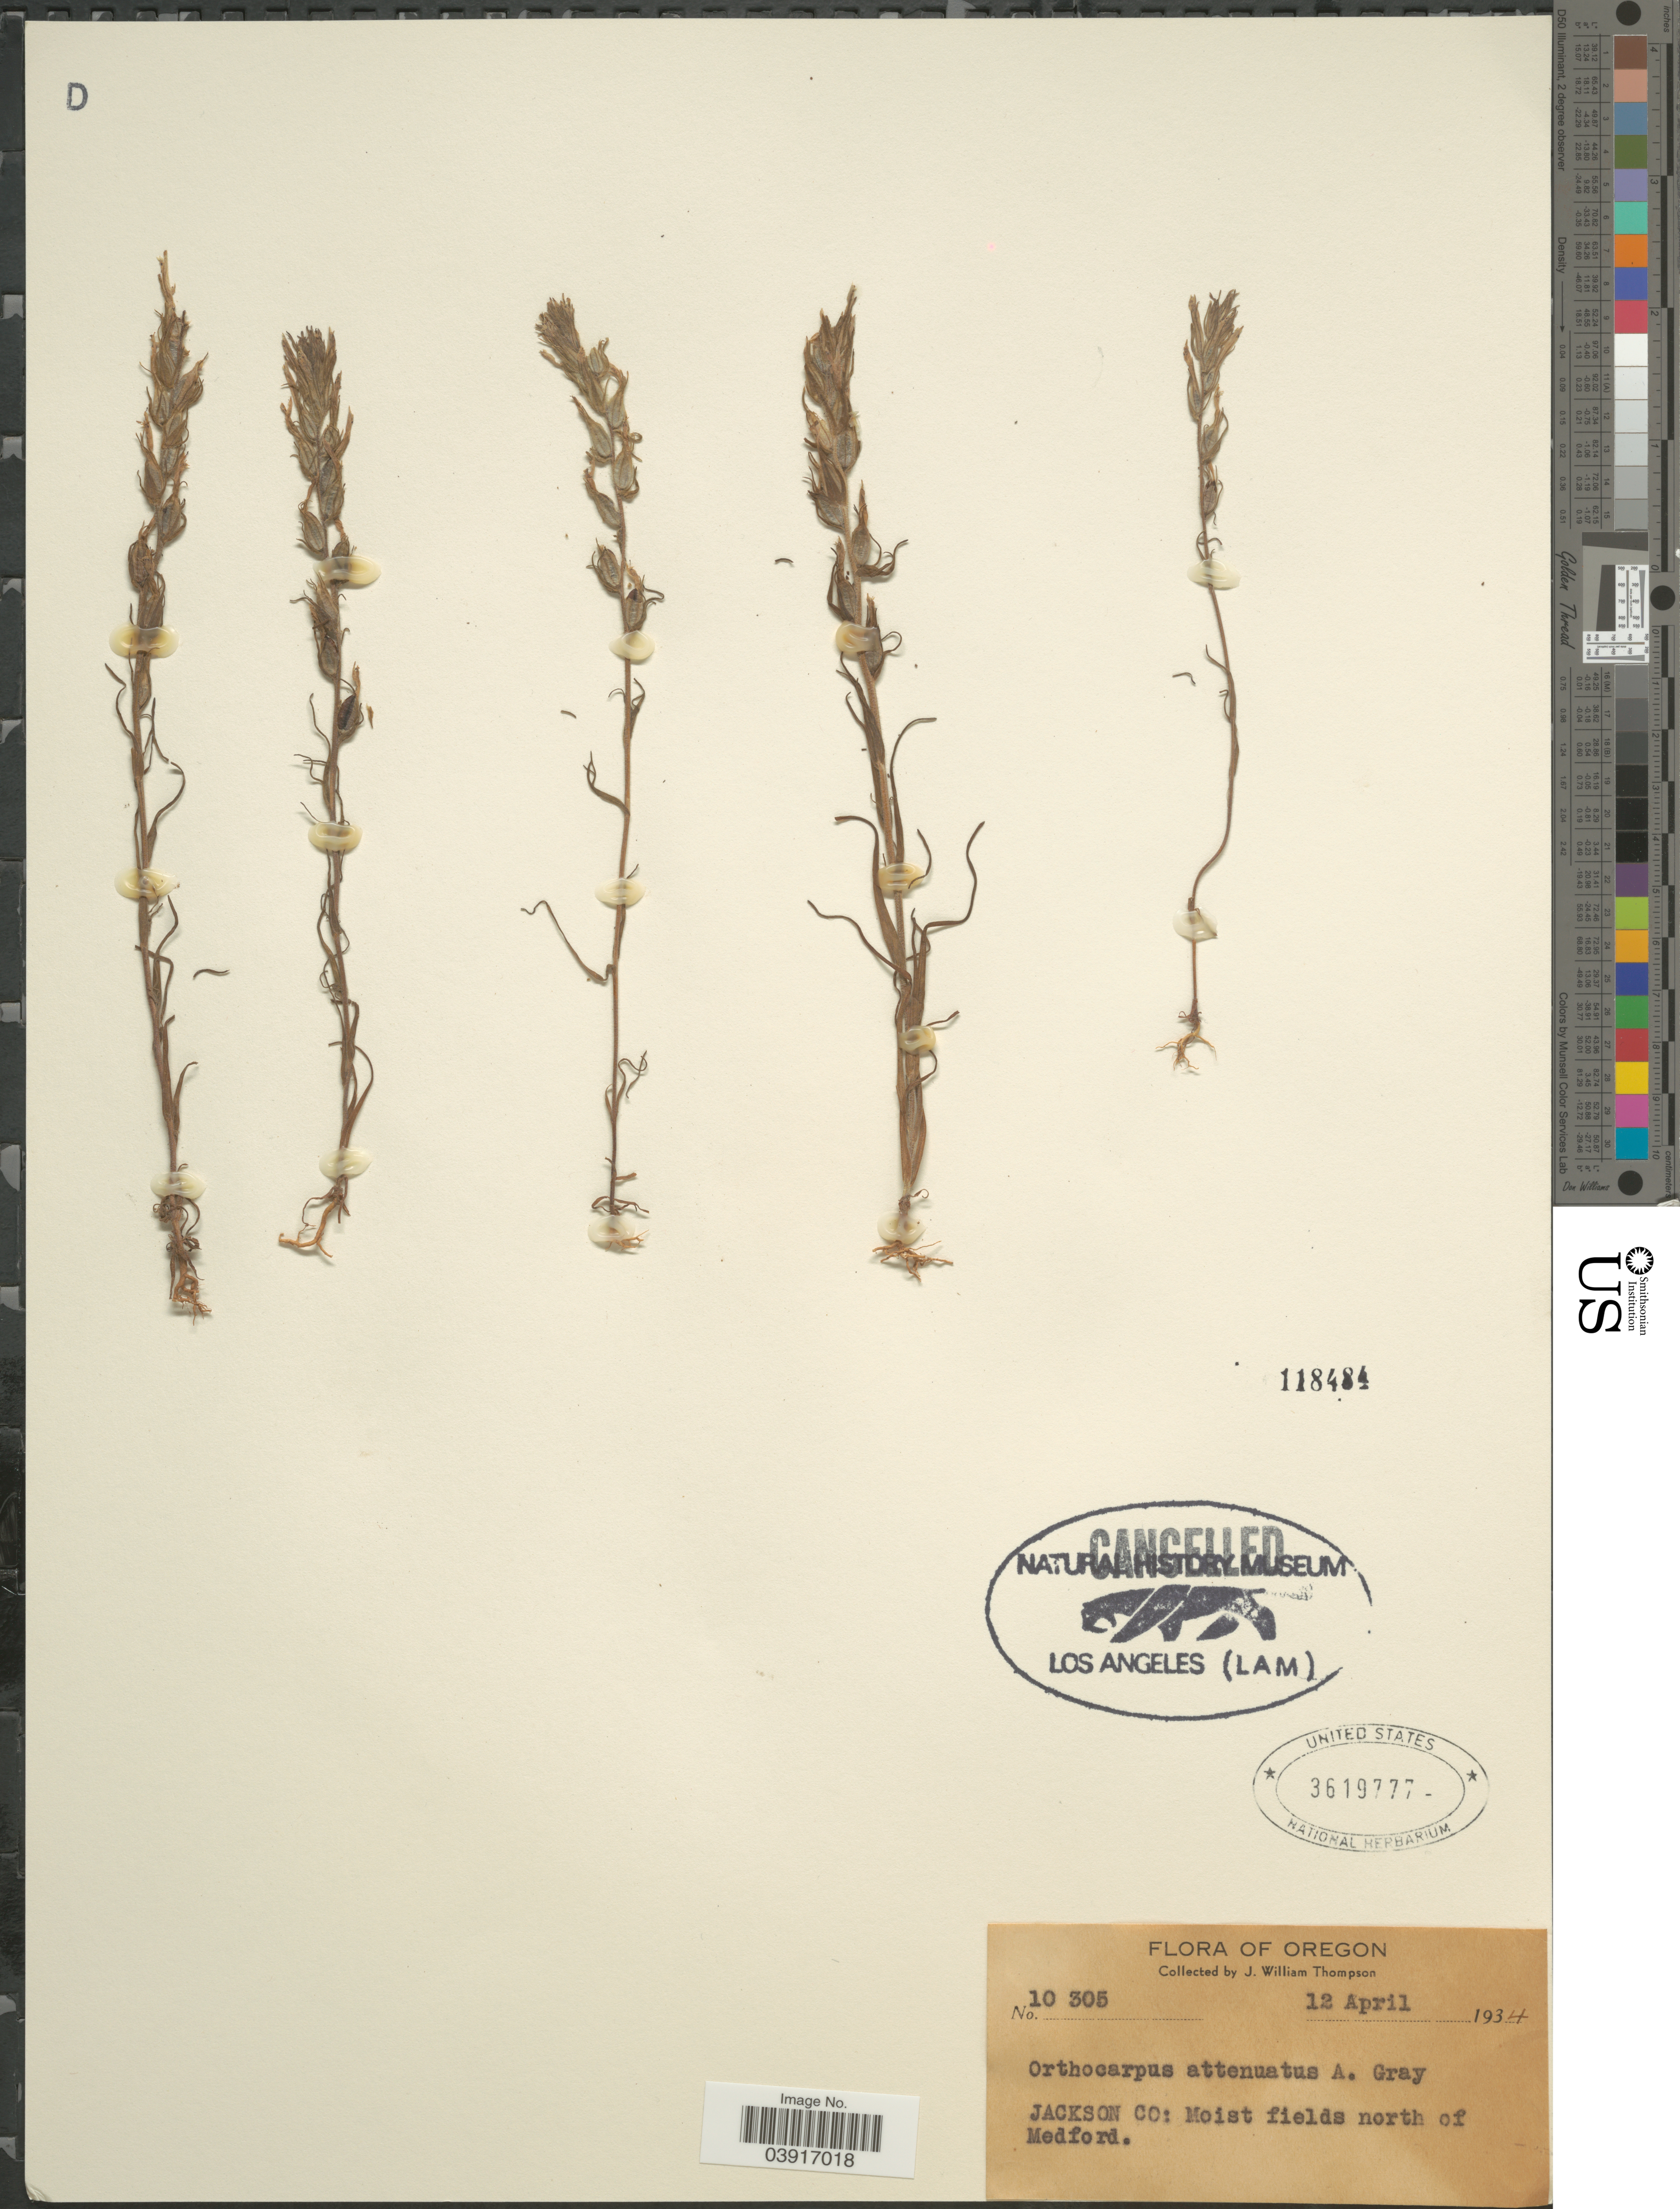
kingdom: Plantae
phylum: Tracheophyta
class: Magnoliopsida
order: Lamiales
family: Orobanchaceae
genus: Orthocarpus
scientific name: Orthocarpus attenuatus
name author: A. Gray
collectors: J. W. Thompson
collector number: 10305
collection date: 1934-04-12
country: United States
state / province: Oregon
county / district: Jackson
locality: Jackson Co: Moist fields north of Medford.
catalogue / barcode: US 3619777